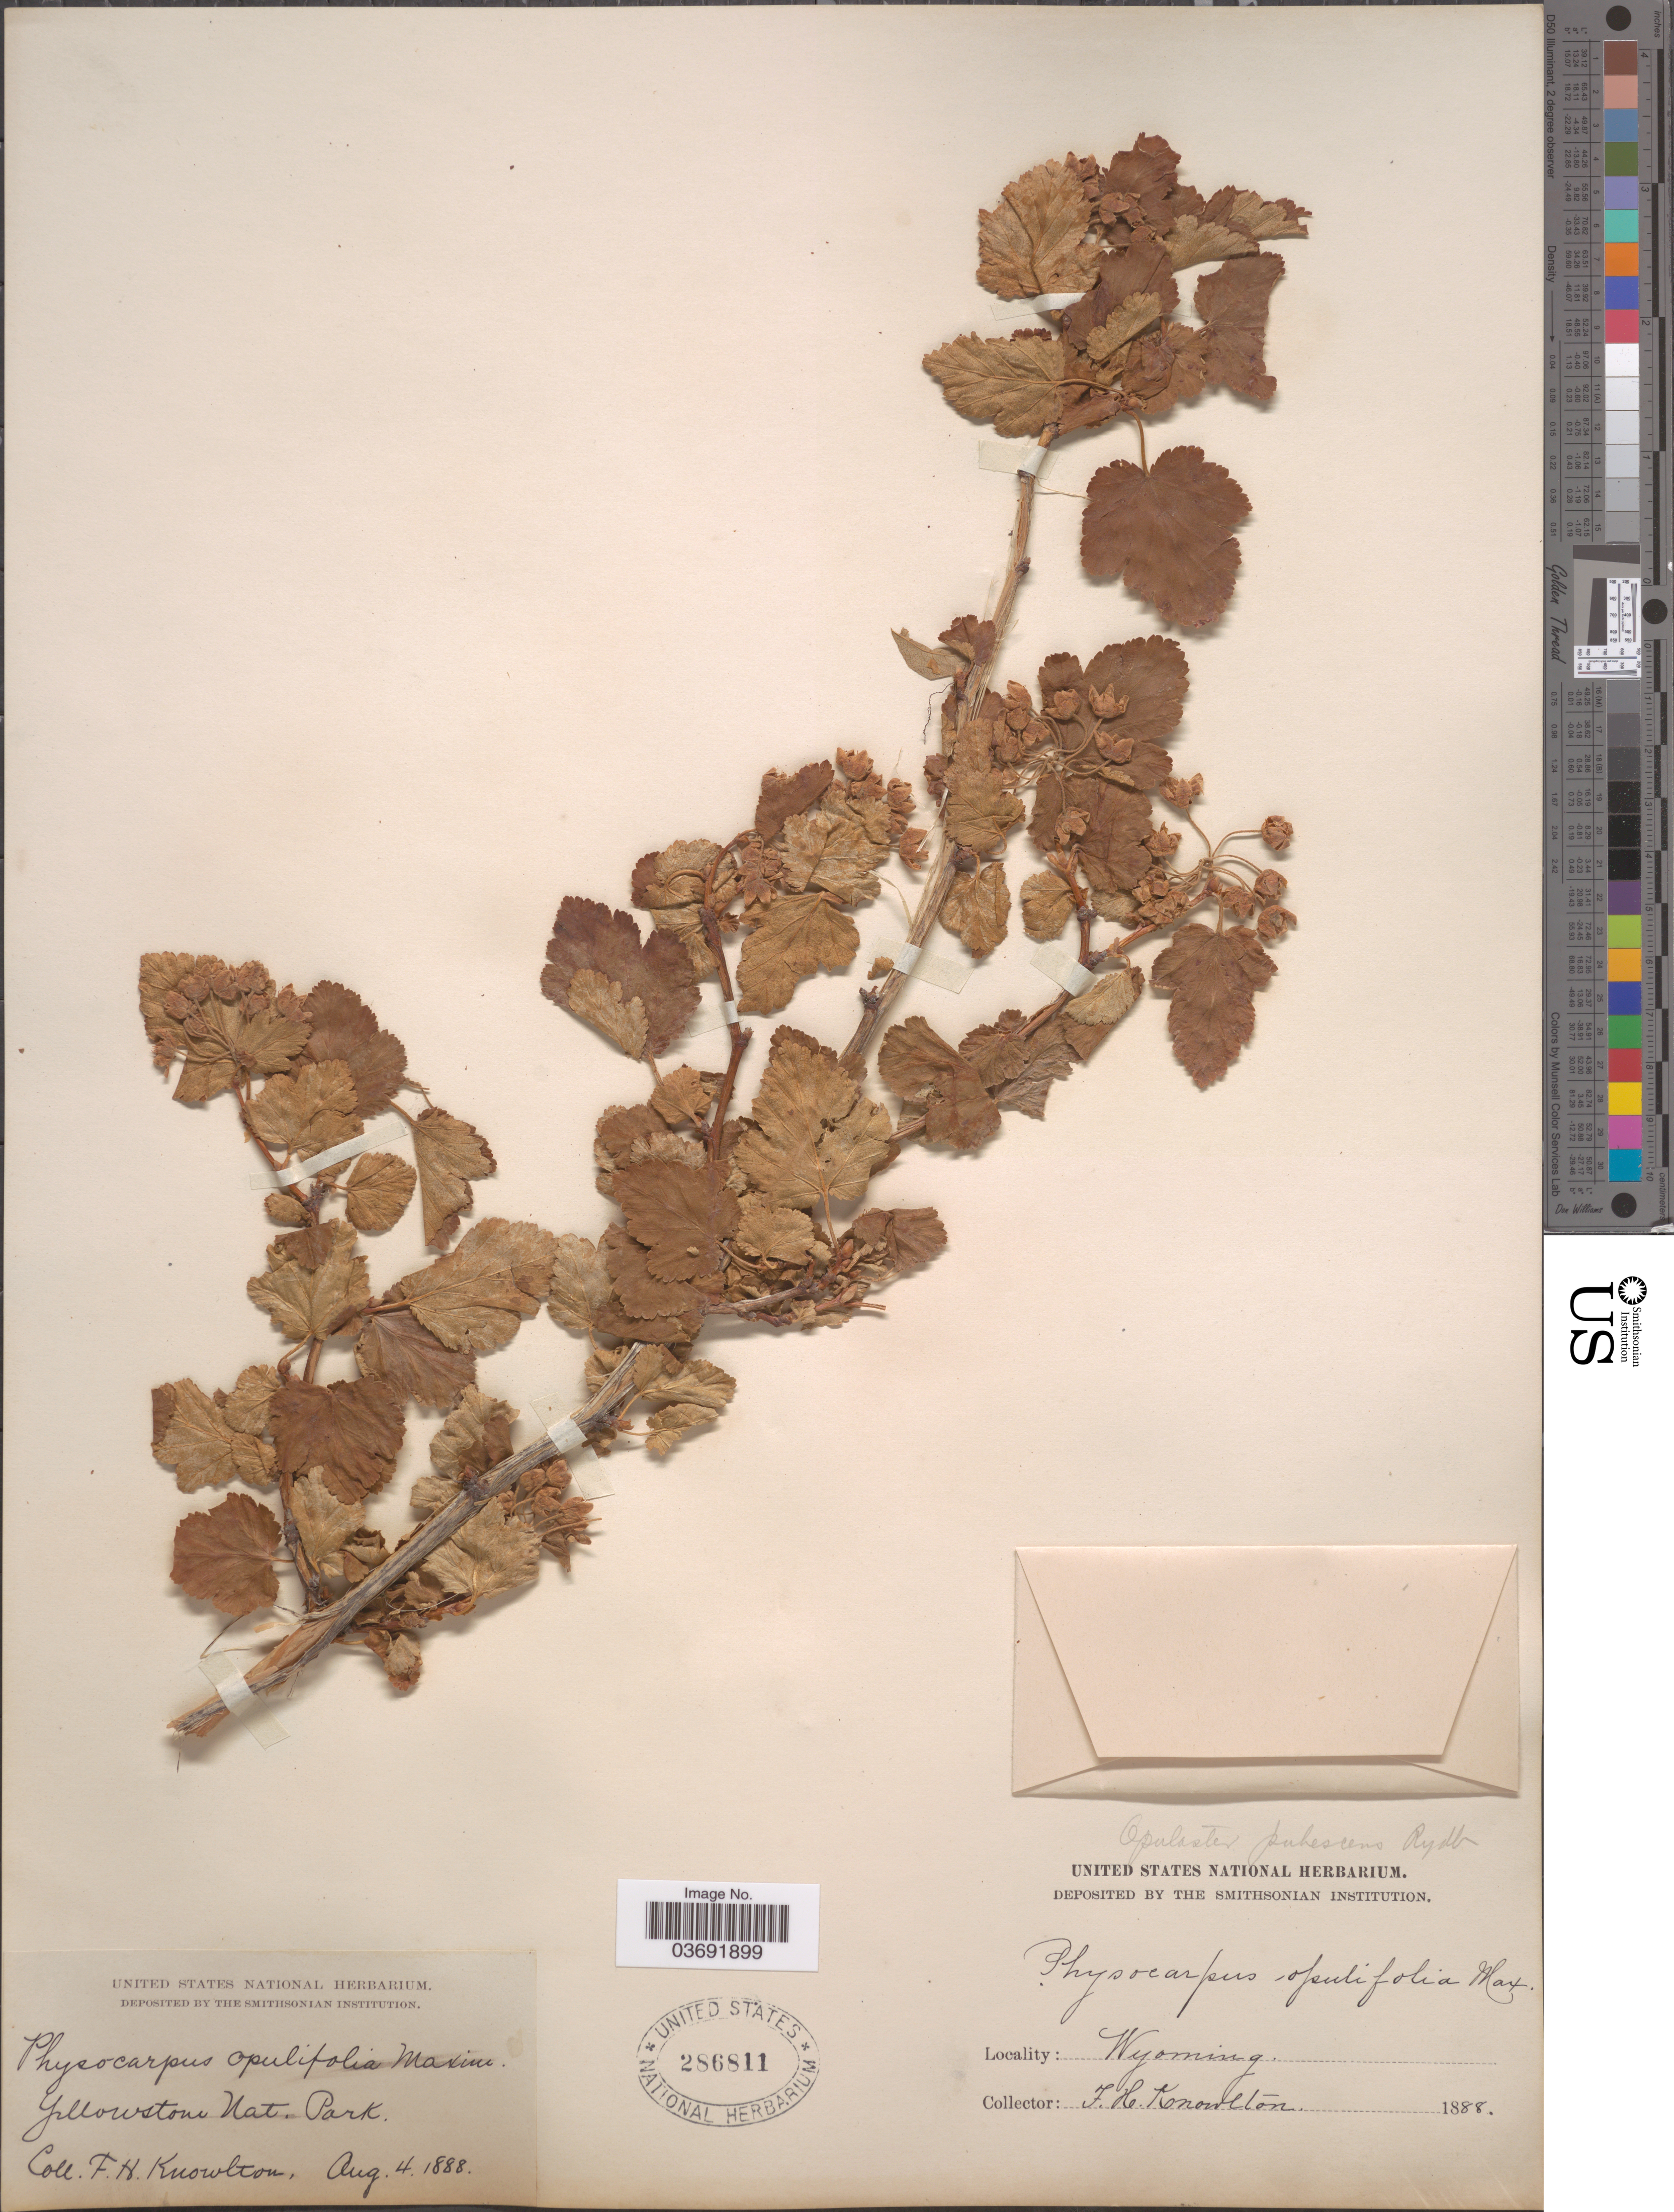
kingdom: Plantae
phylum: Tracheophyta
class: Magnoliopsida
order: Rosales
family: Rosaceae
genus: Physocarpus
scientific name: Physocarpus opulifolius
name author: (L.) Maxim.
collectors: F. H. Knowlton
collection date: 1888-08-04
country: United States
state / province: Wyoming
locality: Yellowstone Nat. Park.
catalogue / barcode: US 286811